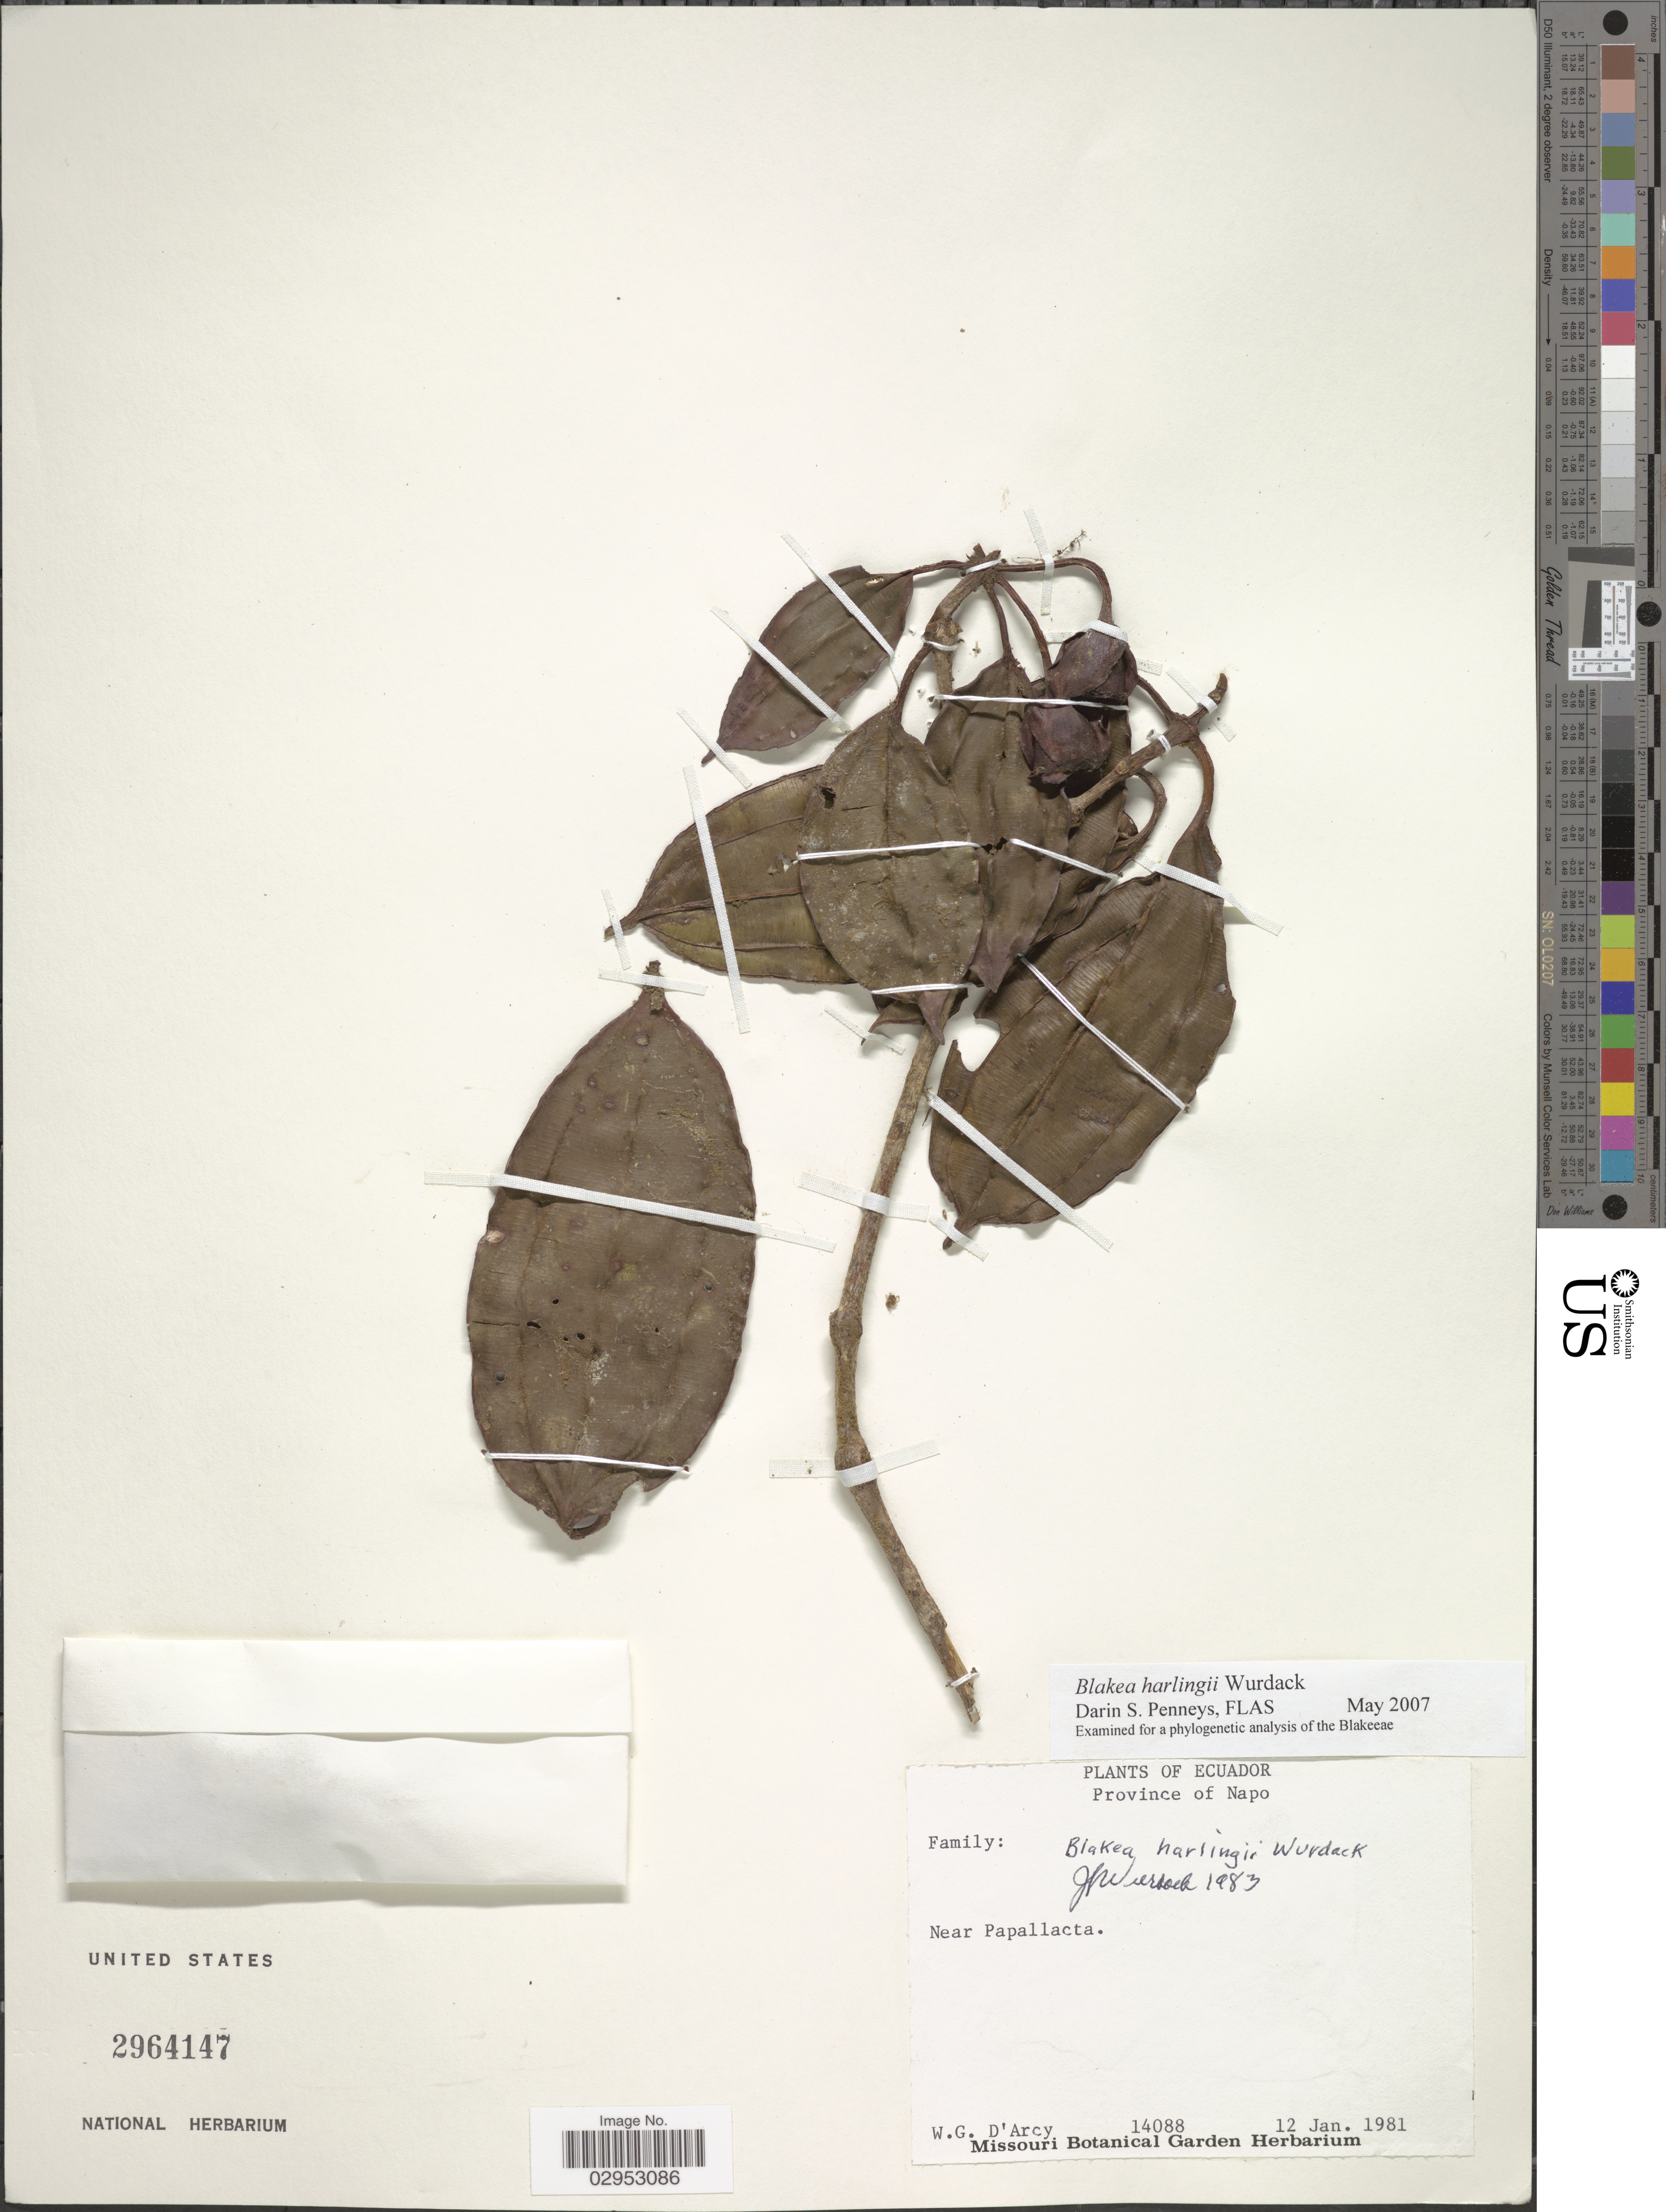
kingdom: Plantae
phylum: Tracheophyta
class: Magnoliopsida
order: Myrtales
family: Melastomataceae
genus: Blakea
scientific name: Blakea harlingii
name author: Wurdack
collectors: W. G. D'Arcy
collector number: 14088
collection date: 1981-01-12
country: Ecuador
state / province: Napo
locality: Near Papallacta.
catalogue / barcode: US 2964147